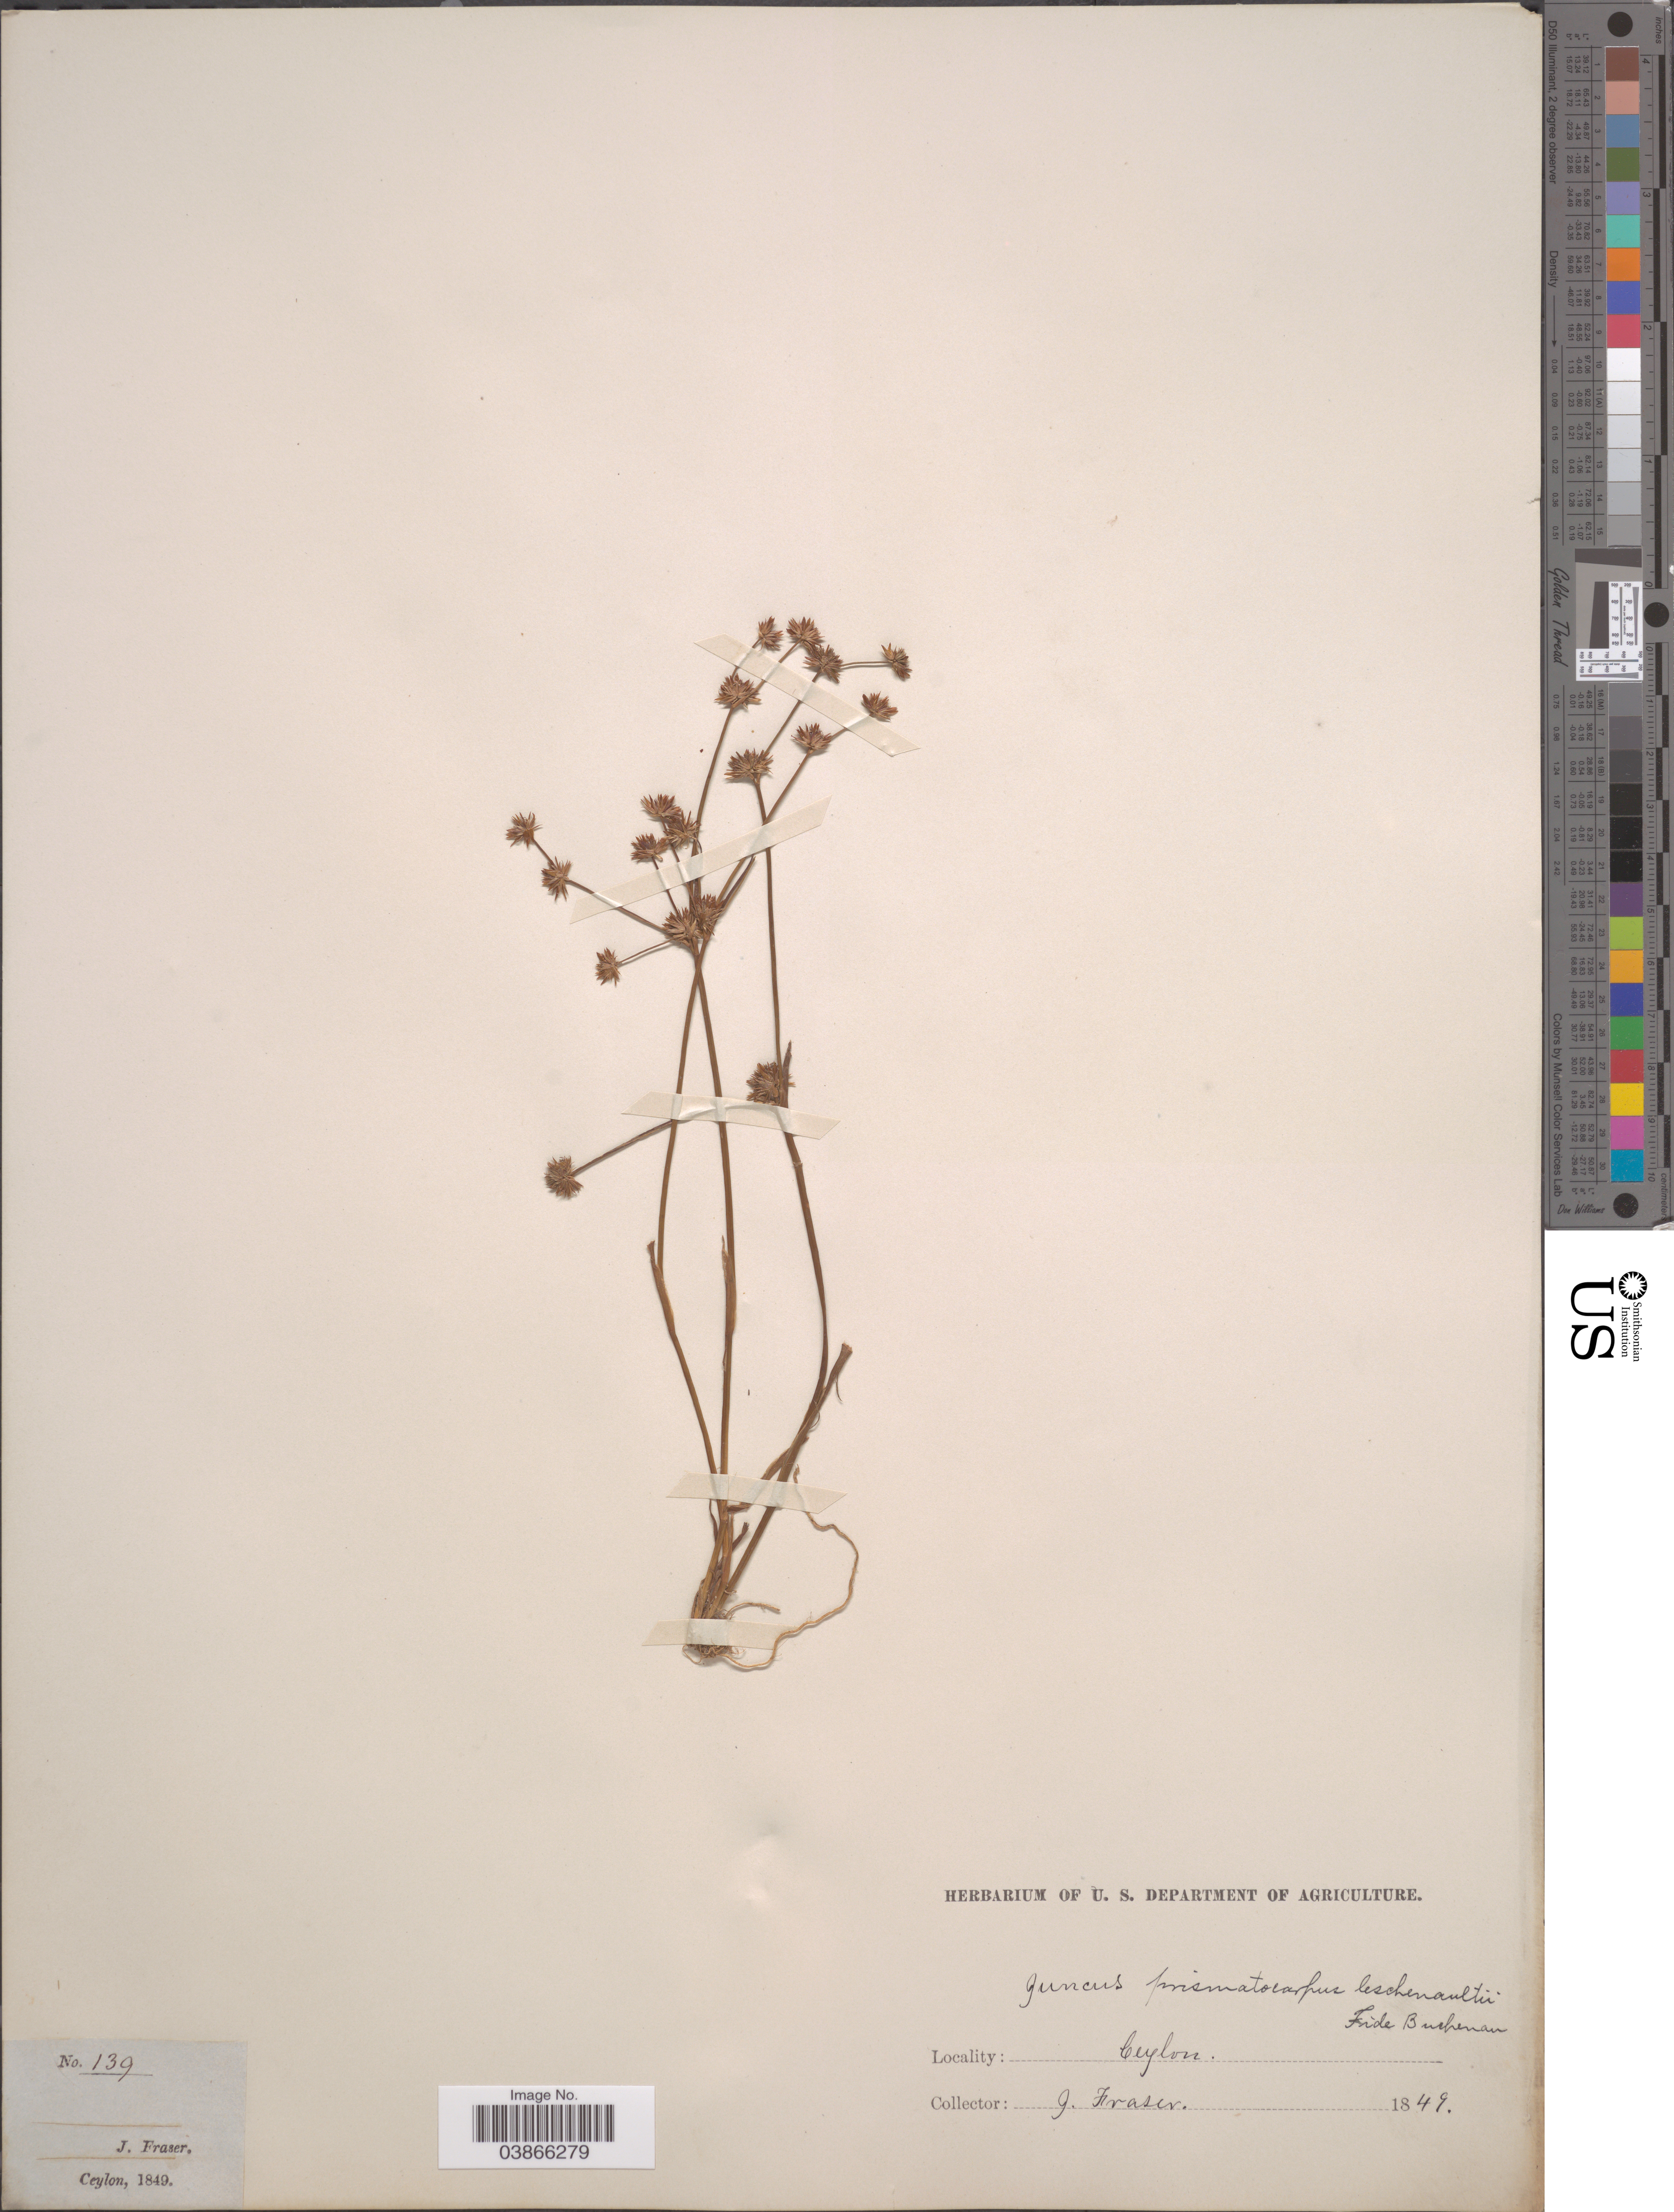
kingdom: Plantae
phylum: Tracheophyta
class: Liliopsida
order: Poales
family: Juncaceae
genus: Juncus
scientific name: Juncus leschenaultii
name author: J. Gay ex Laharpe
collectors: G. Fraser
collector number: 139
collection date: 1849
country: Sri Lanka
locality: Ceylon.